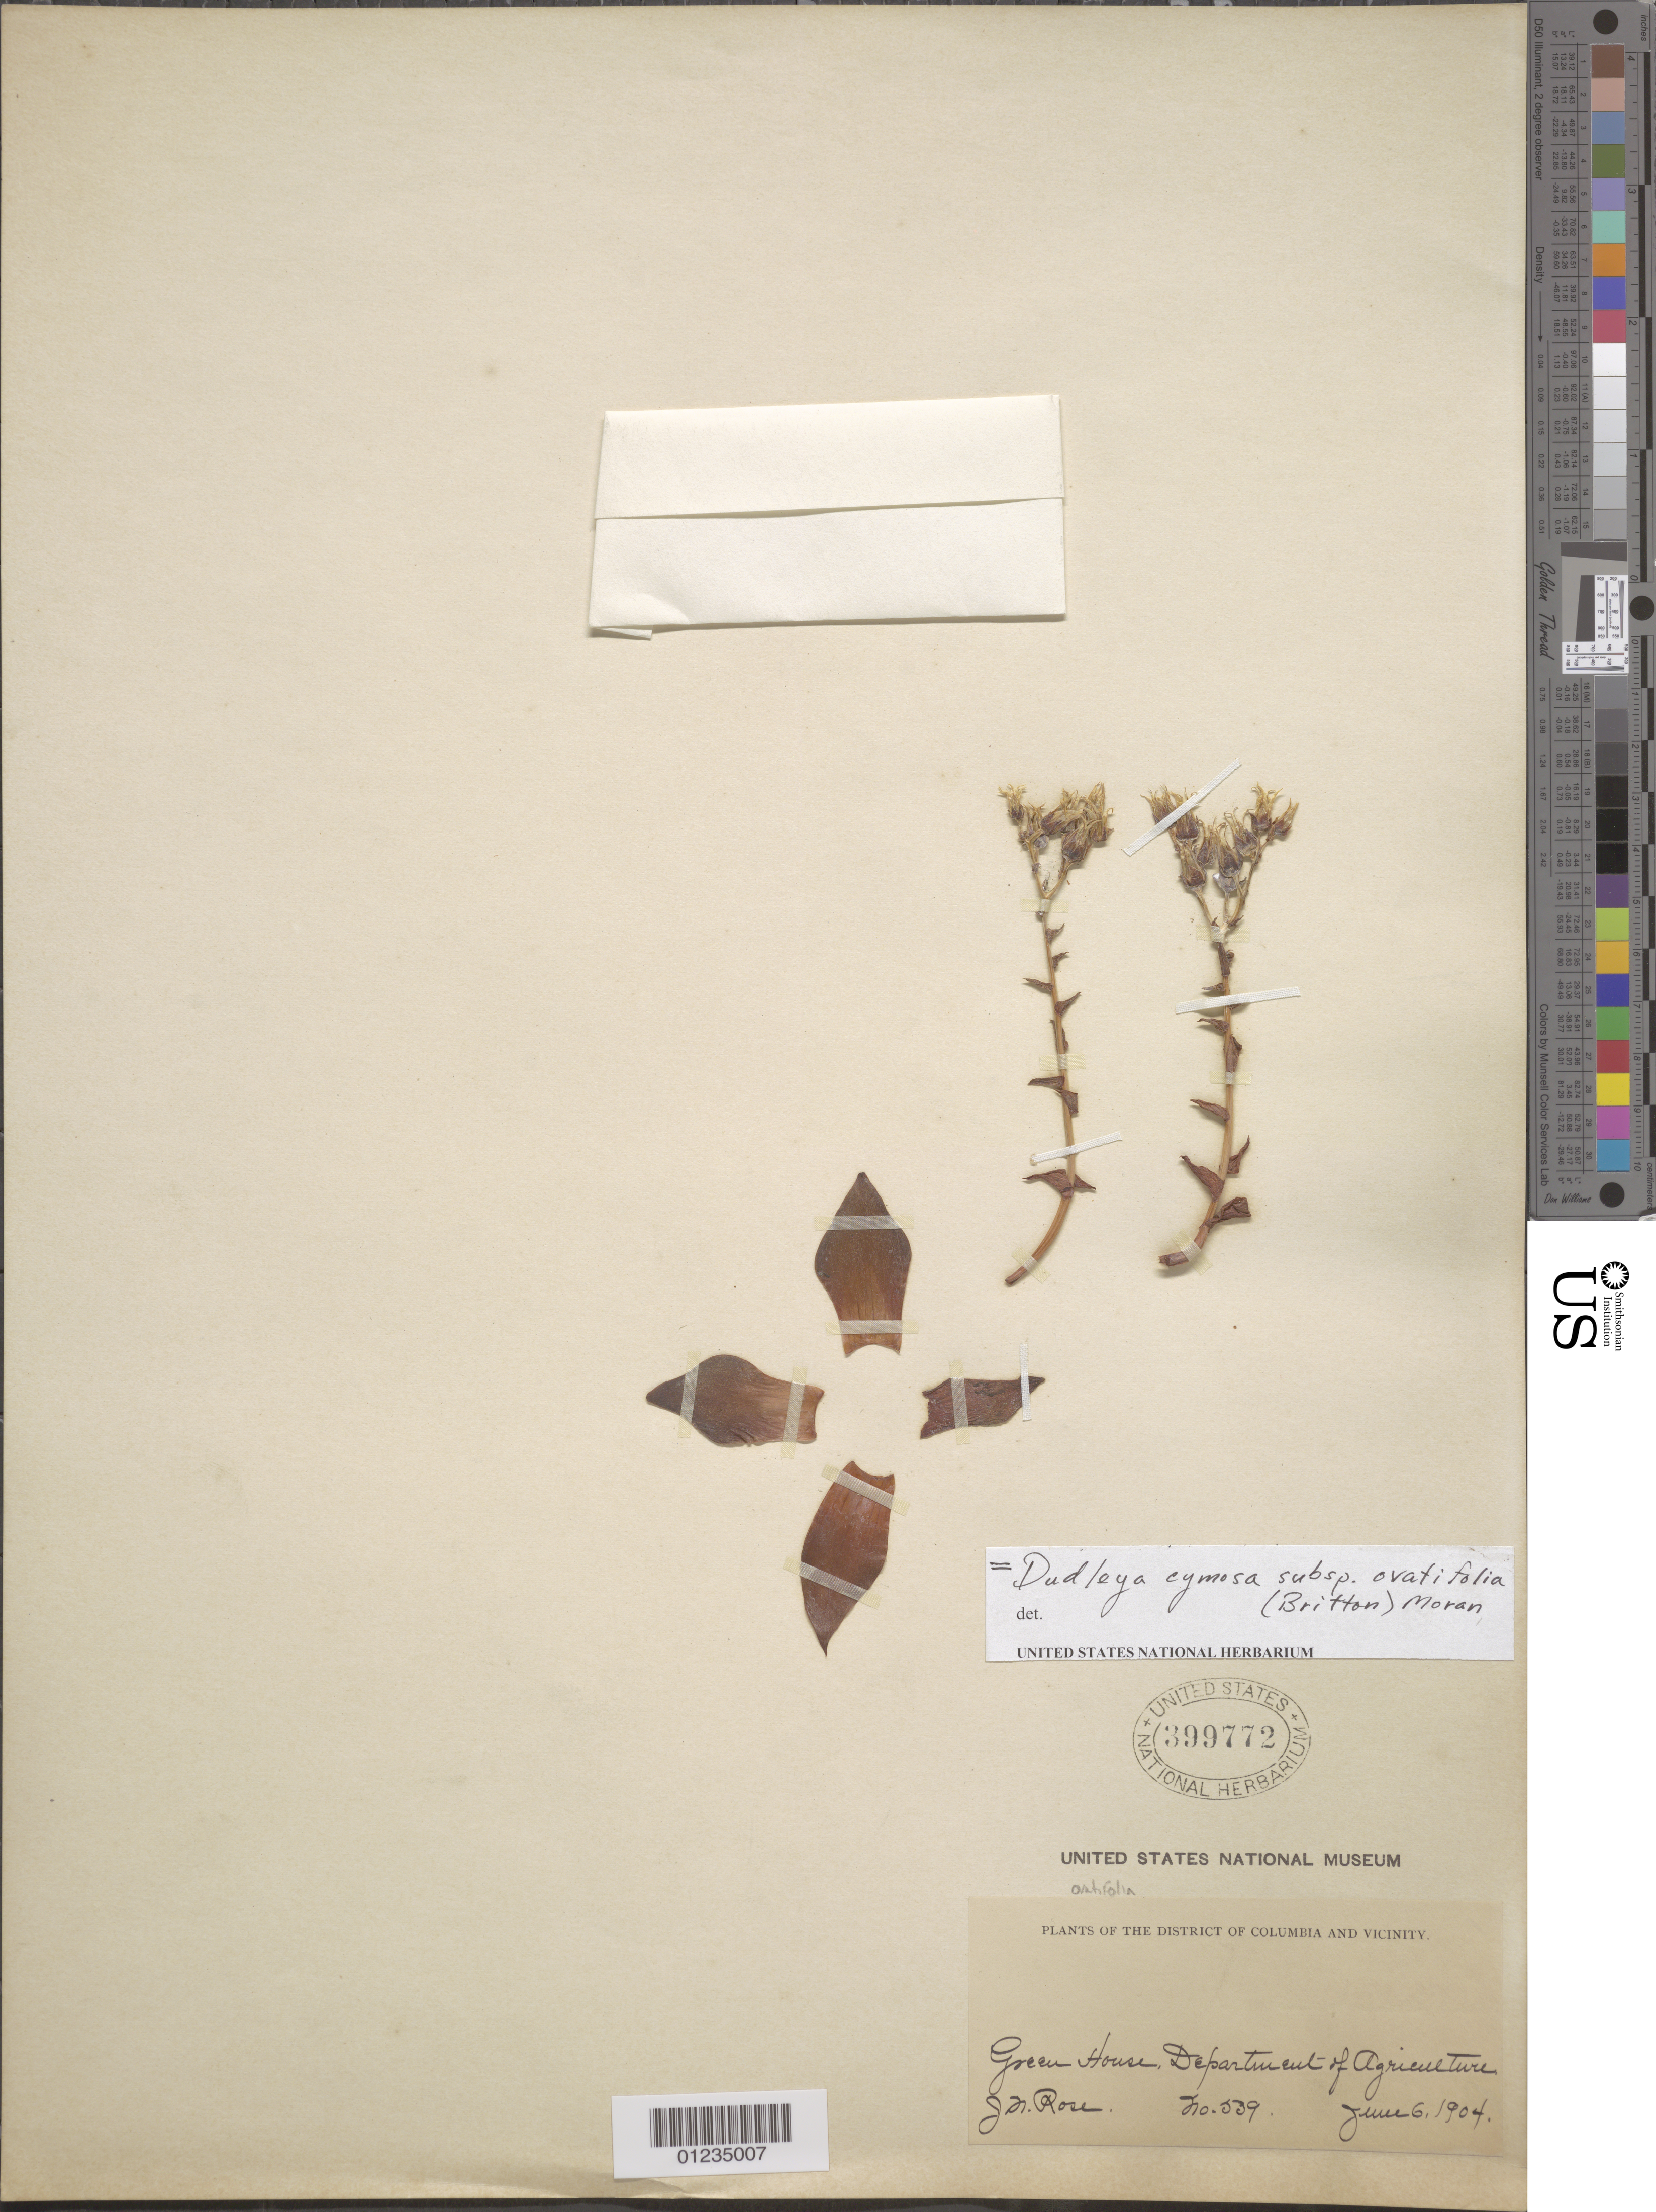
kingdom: Plantae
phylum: Tracheophyta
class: Magnoliopsida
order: Saxifragales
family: Crassulaceae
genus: Dudleya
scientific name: Dudleya cymosa subsp. ovatifolia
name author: (Britton) Moran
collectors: J. N. Rose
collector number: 539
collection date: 1904-06-06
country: United States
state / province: District of Columbia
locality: Department of Agriculture Green House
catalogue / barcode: US 399772